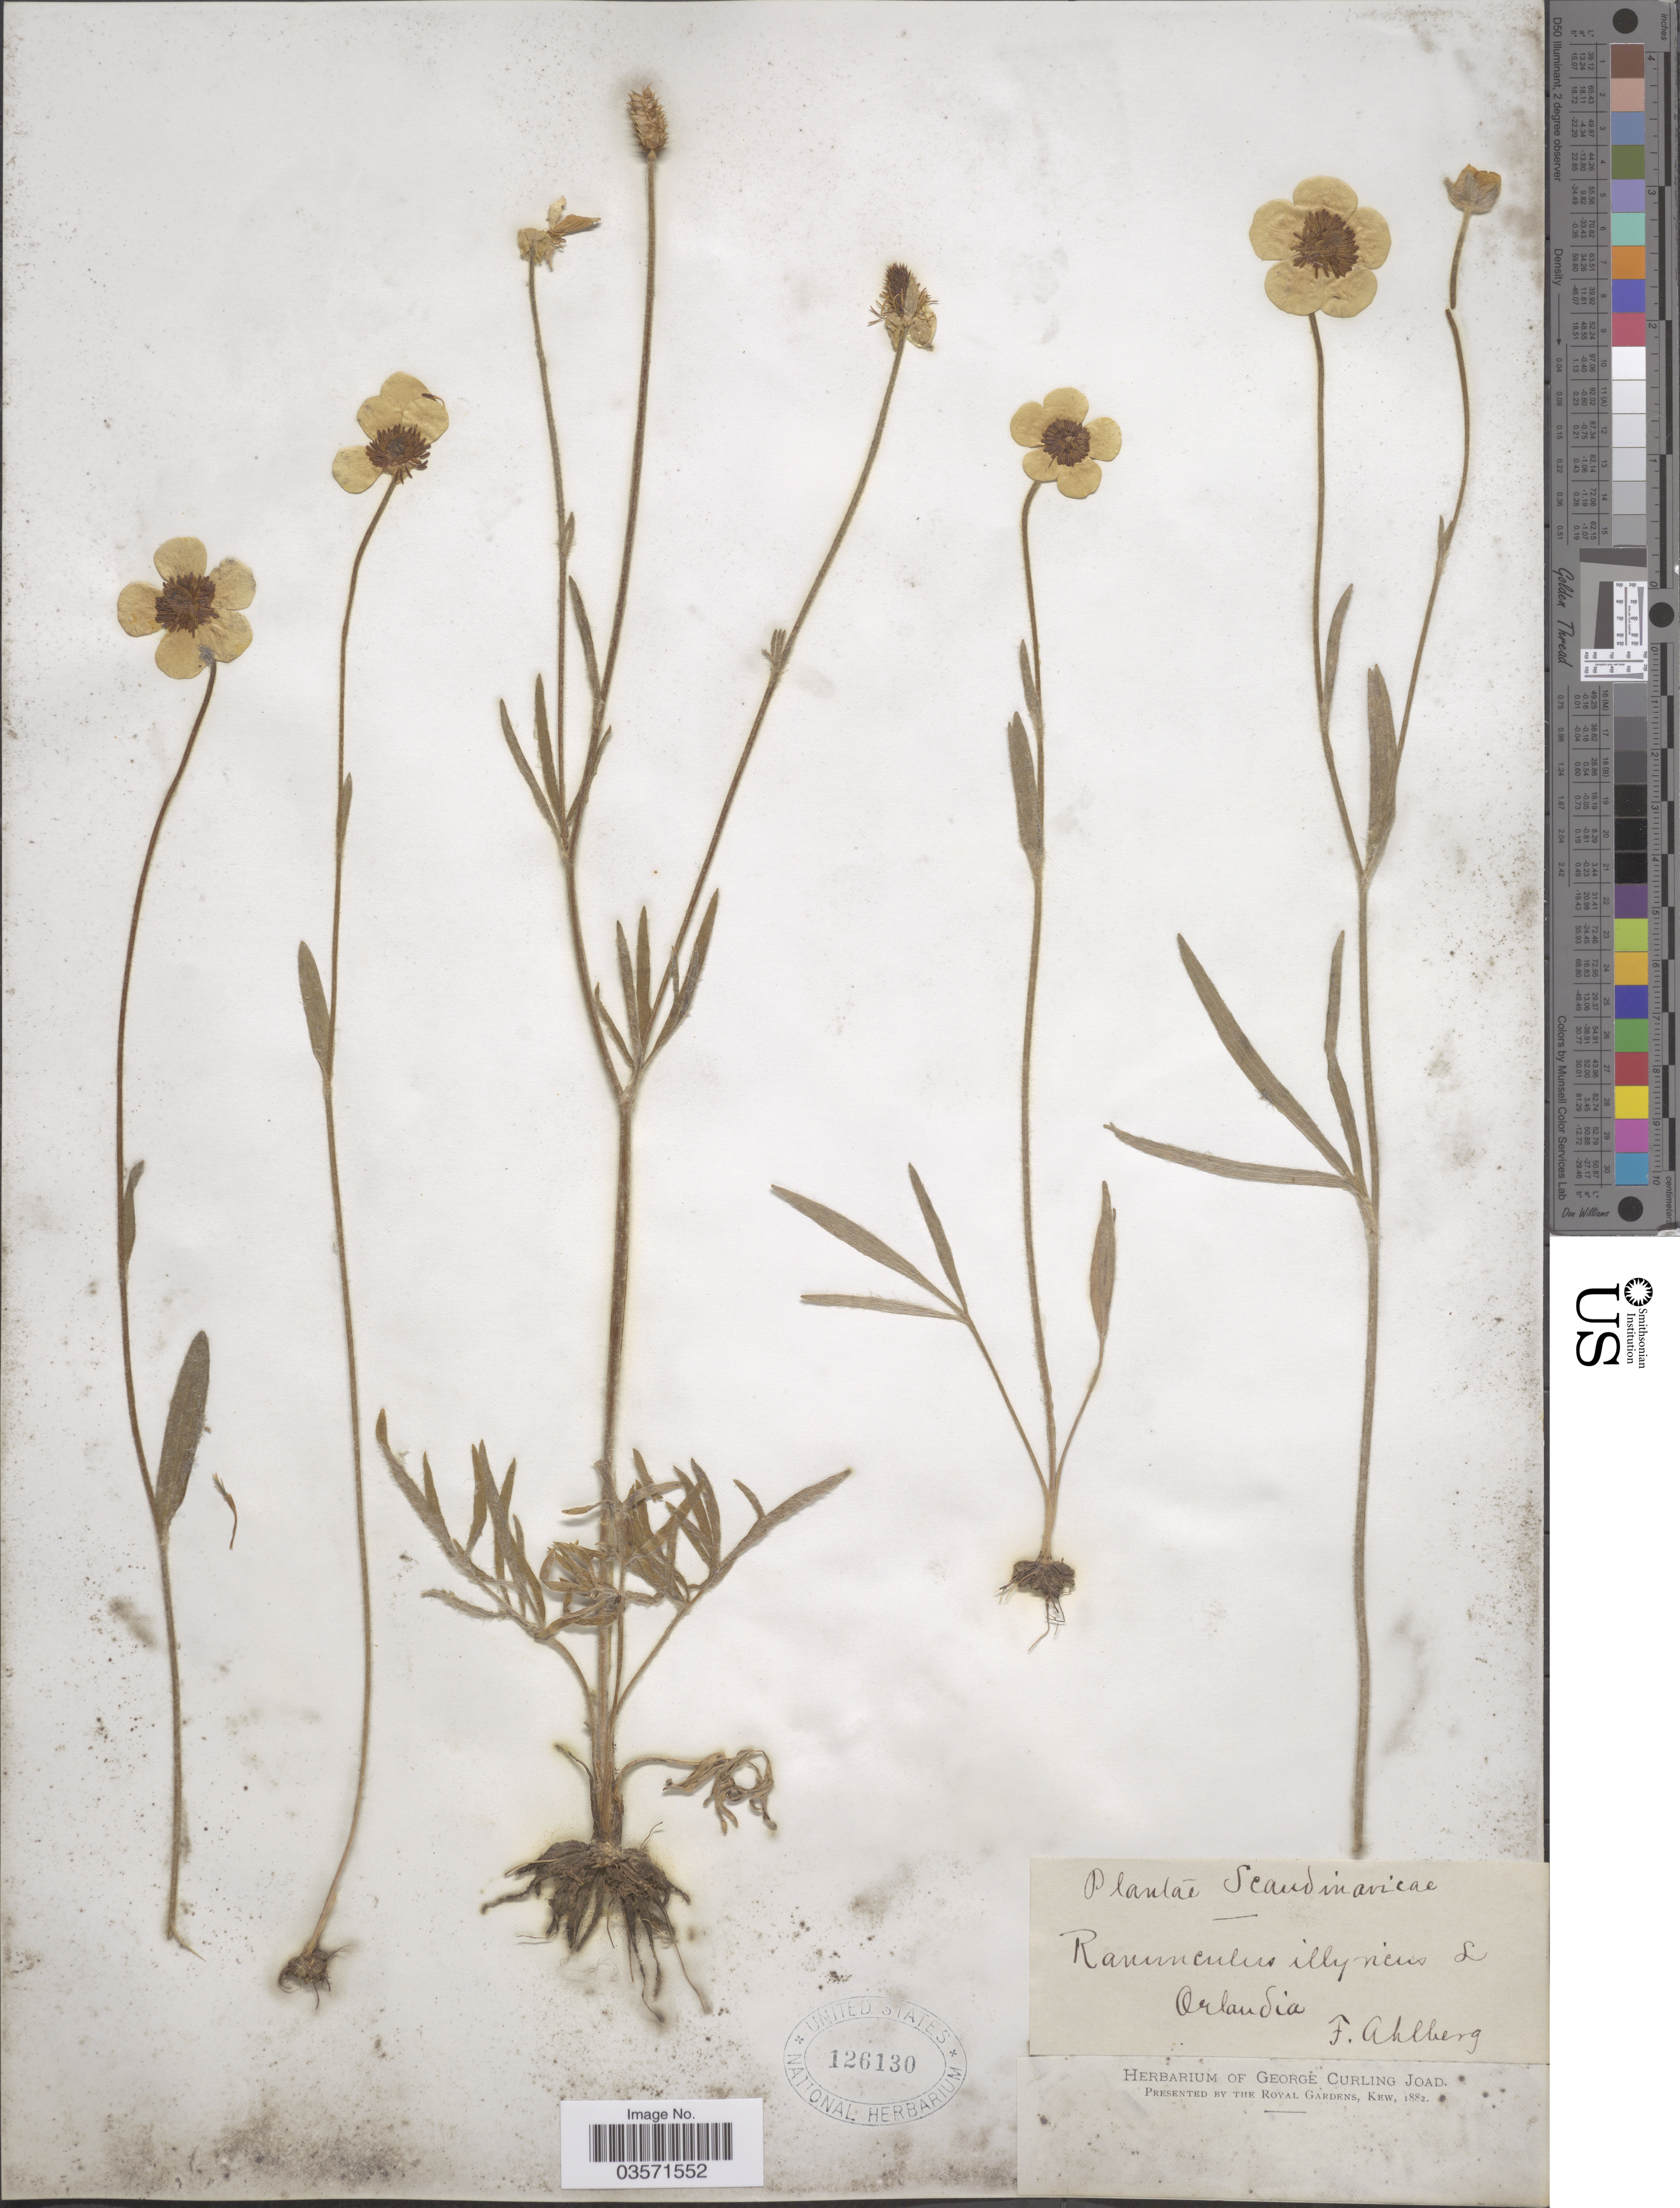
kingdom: Plantae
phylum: Tracheophyta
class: Magnoliopsida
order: Ranunculales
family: Ranunculaceae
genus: Ranunculus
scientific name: Ranunculus illyricus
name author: L.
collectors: F. Ahlberg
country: Sweden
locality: Scandinavicae. Oelandia.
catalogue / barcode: US 126130